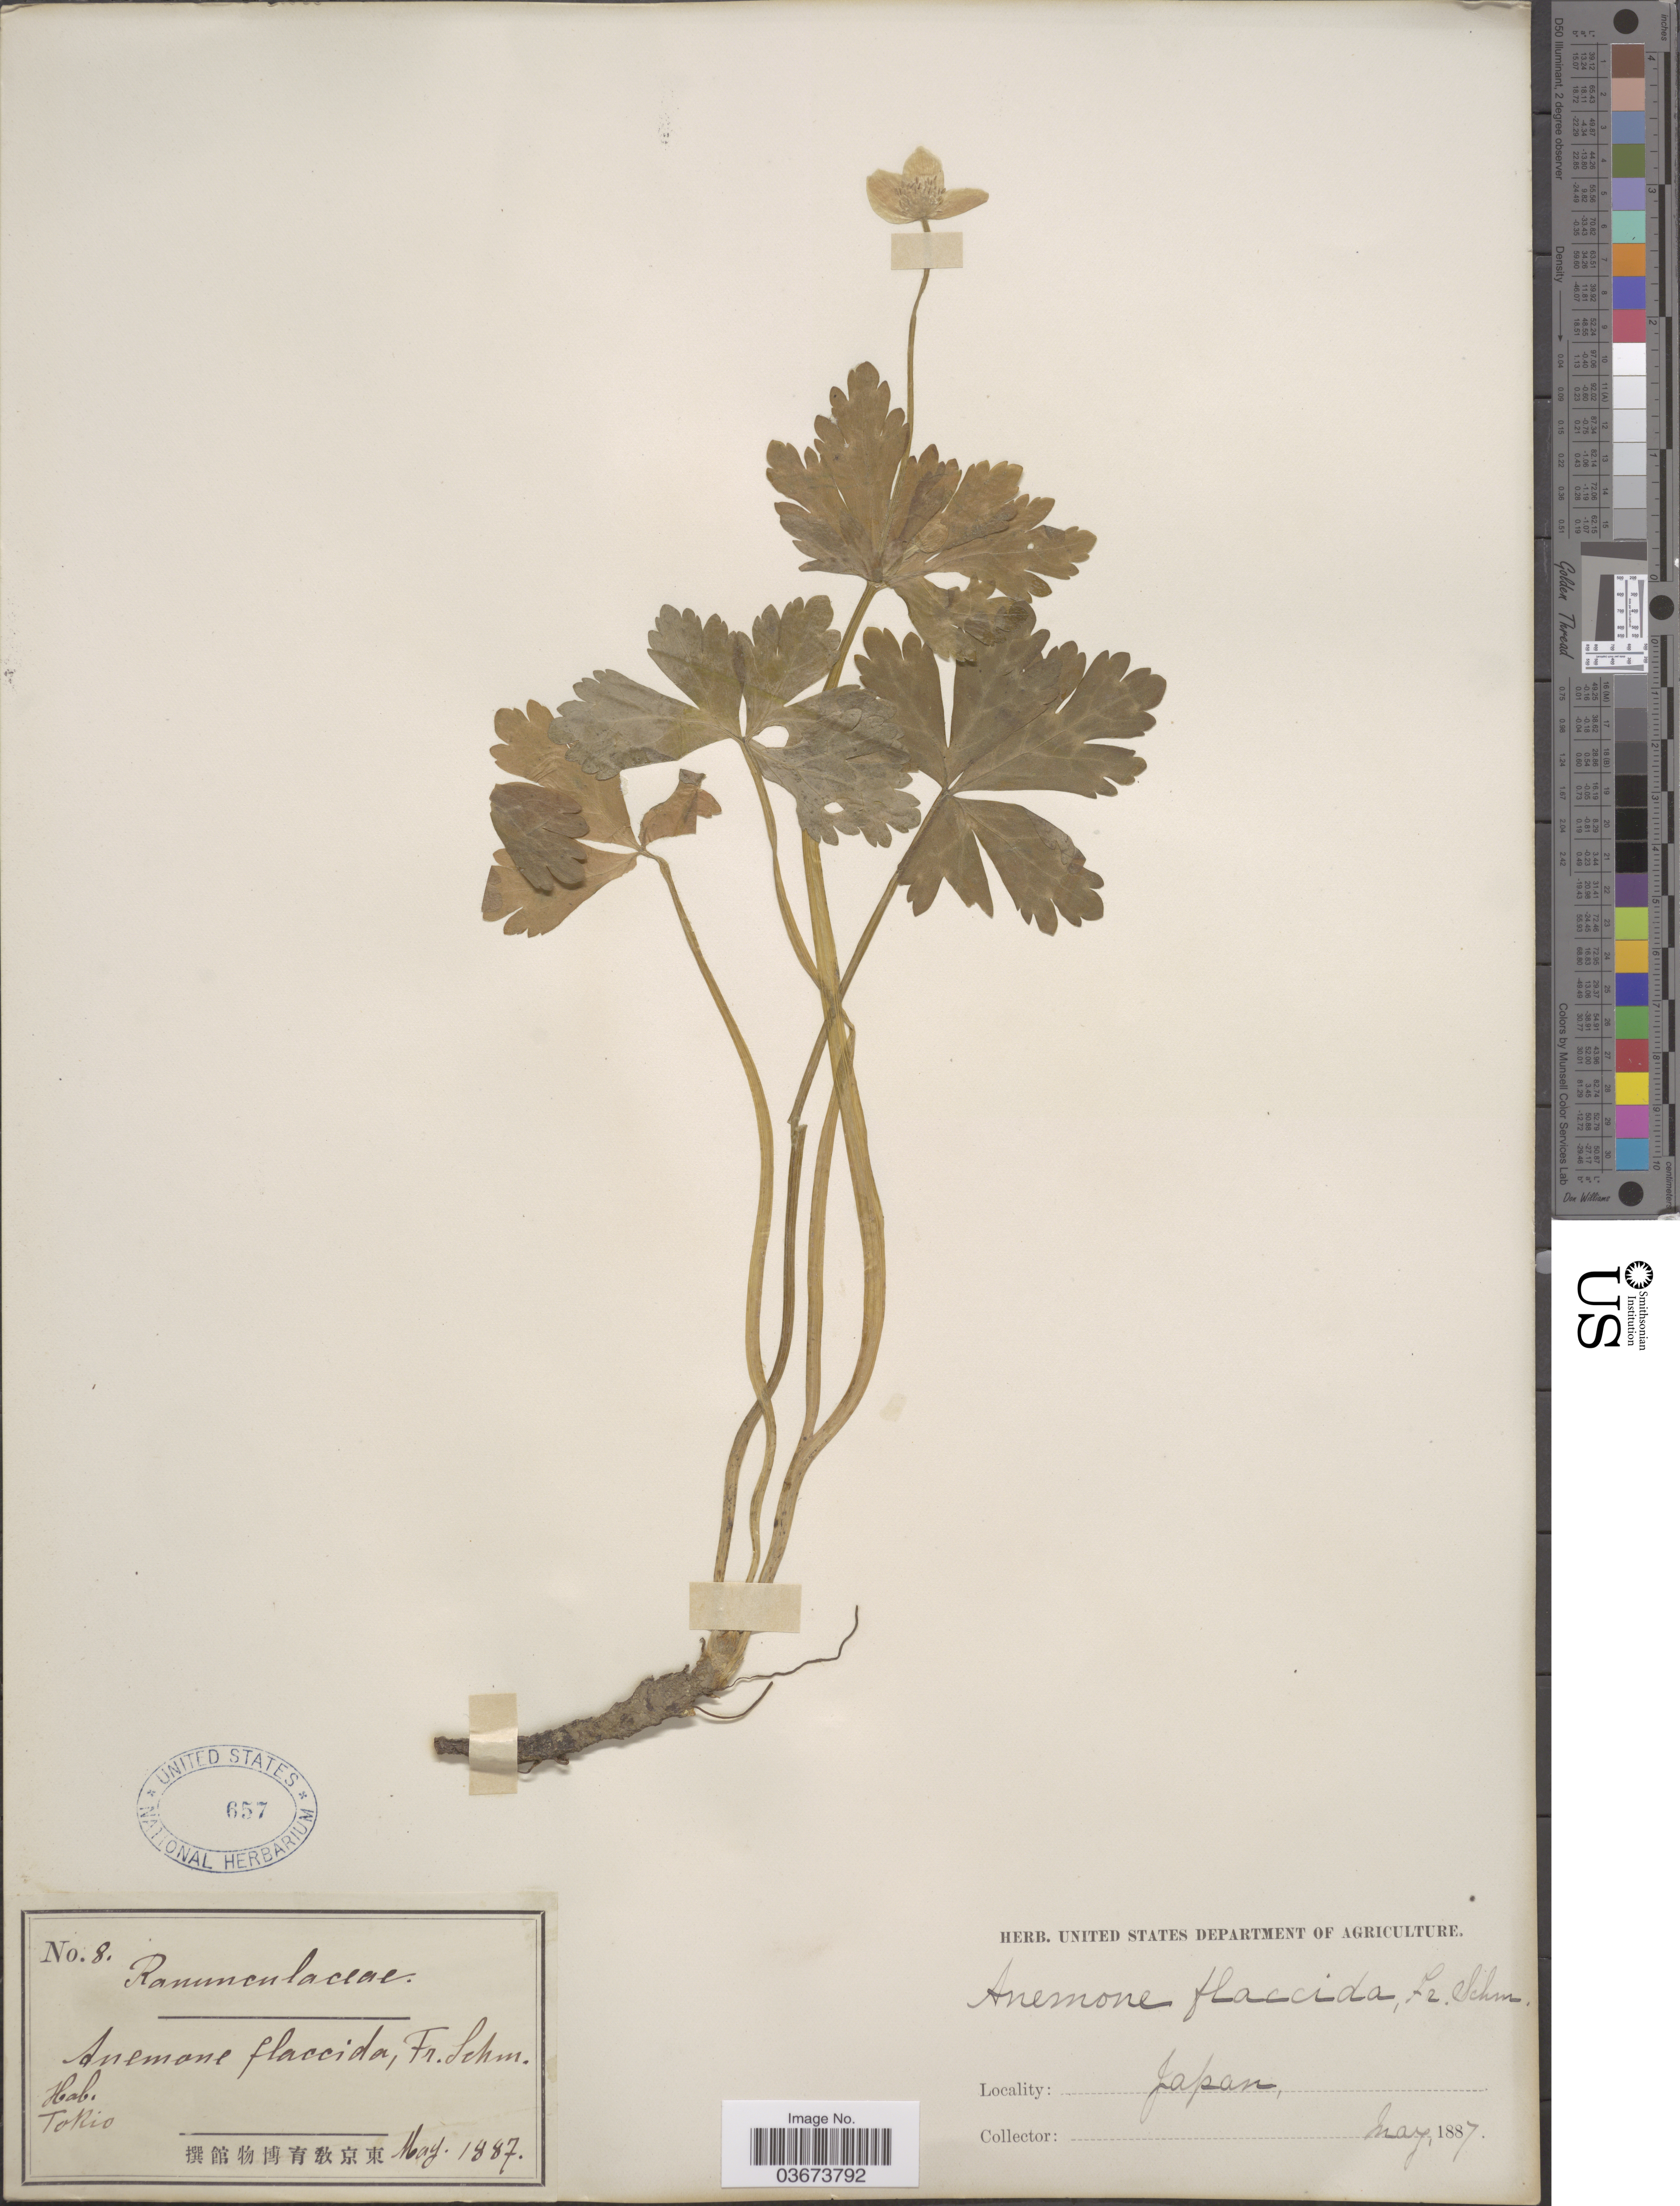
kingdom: Plantae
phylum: Tracheophyta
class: Magnoliopsida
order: Ranunculales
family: Ranunculaceae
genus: Anemone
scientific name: Anemone flaccida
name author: F. Schmidt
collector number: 8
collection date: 1887-05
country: Japan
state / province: Tokyo, Federal City of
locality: Tokio.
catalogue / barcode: US 657